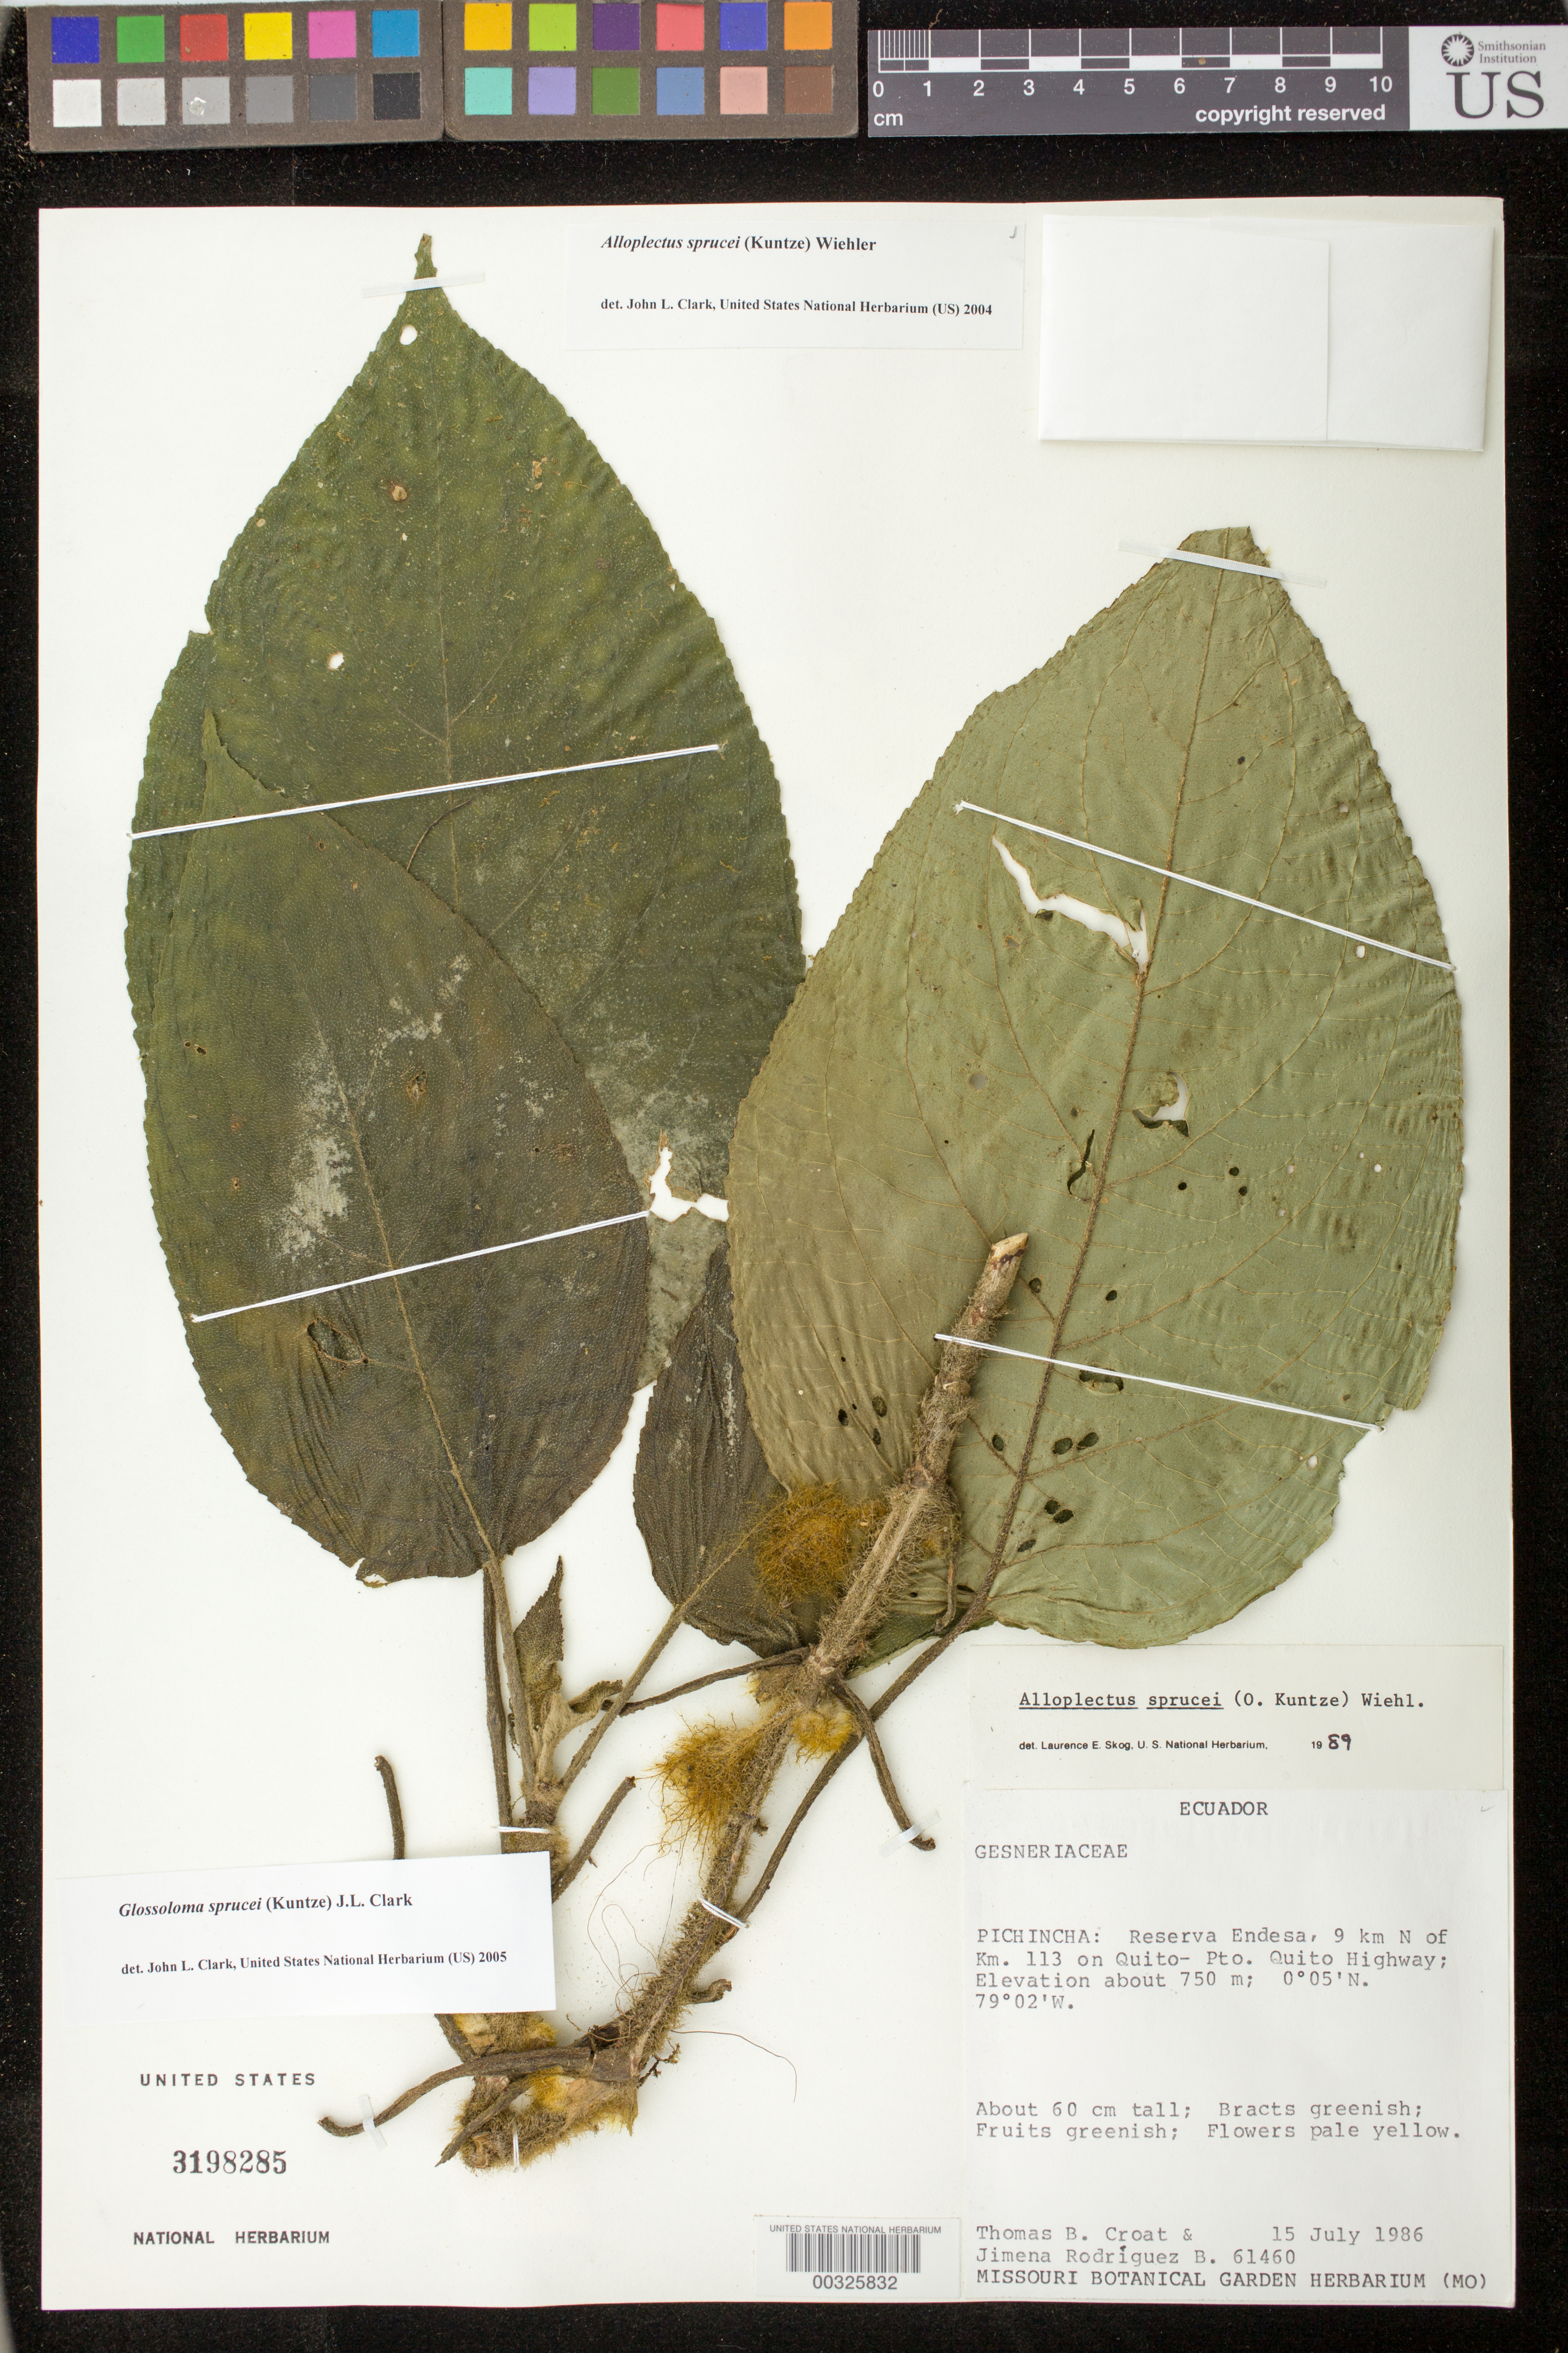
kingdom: Plantae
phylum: Tracheophyta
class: Magnoliopsida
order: Lamiales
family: Gesneriaceae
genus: Glossoloma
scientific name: Glossoloma sprucei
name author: (Kuntze) J.L. Clark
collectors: T. B. Croat & J. Rodriguez B.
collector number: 61460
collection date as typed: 15 Jul 1986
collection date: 1986-07-15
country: Ecuador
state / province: Pichincha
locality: Reserva Endesa, 9 km N of km 113 on Quito - Pto. Quito highway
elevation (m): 750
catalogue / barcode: US 3198285